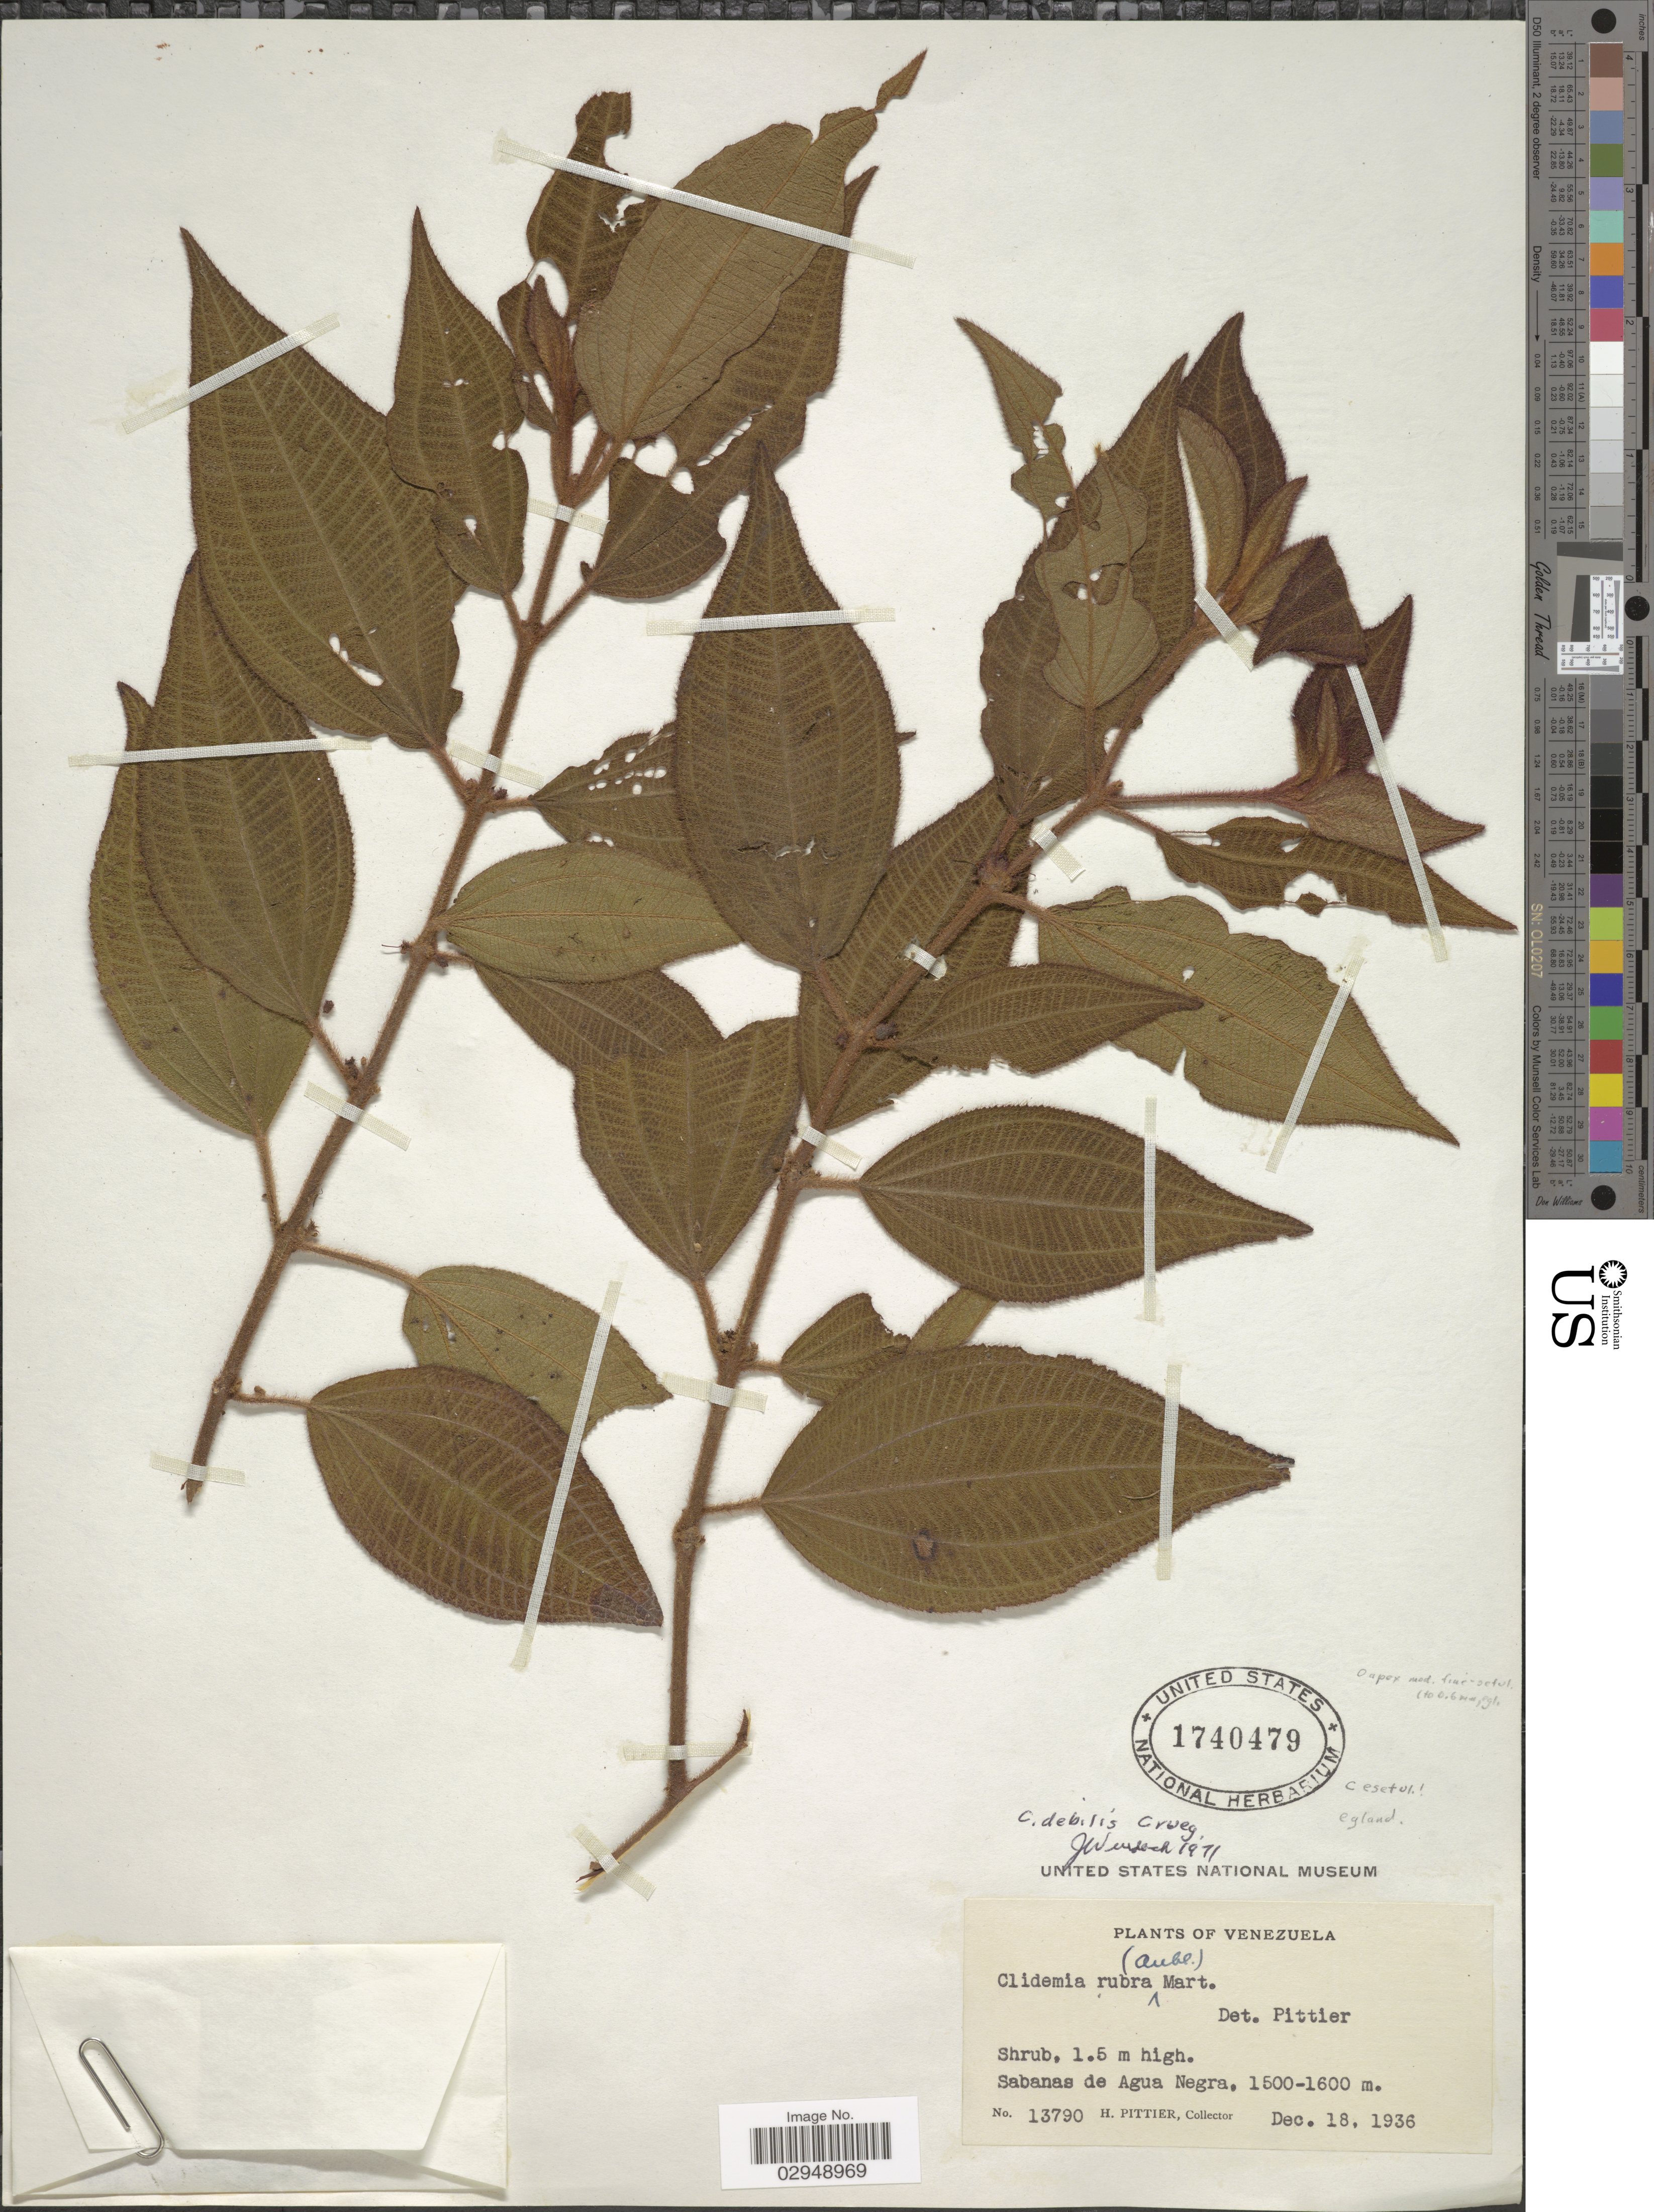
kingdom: Plantae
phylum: Tracheophyta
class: Magnoliopsida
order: Myrtales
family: Melastomataceae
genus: Clidemia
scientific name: Clidemia debilis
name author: Crueg.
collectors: H. F. Pittier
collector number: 13790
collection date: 1936-12-18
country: Venezuela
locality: Sabanas de Agua Negra.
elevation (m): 1500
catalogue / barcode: US 1740479